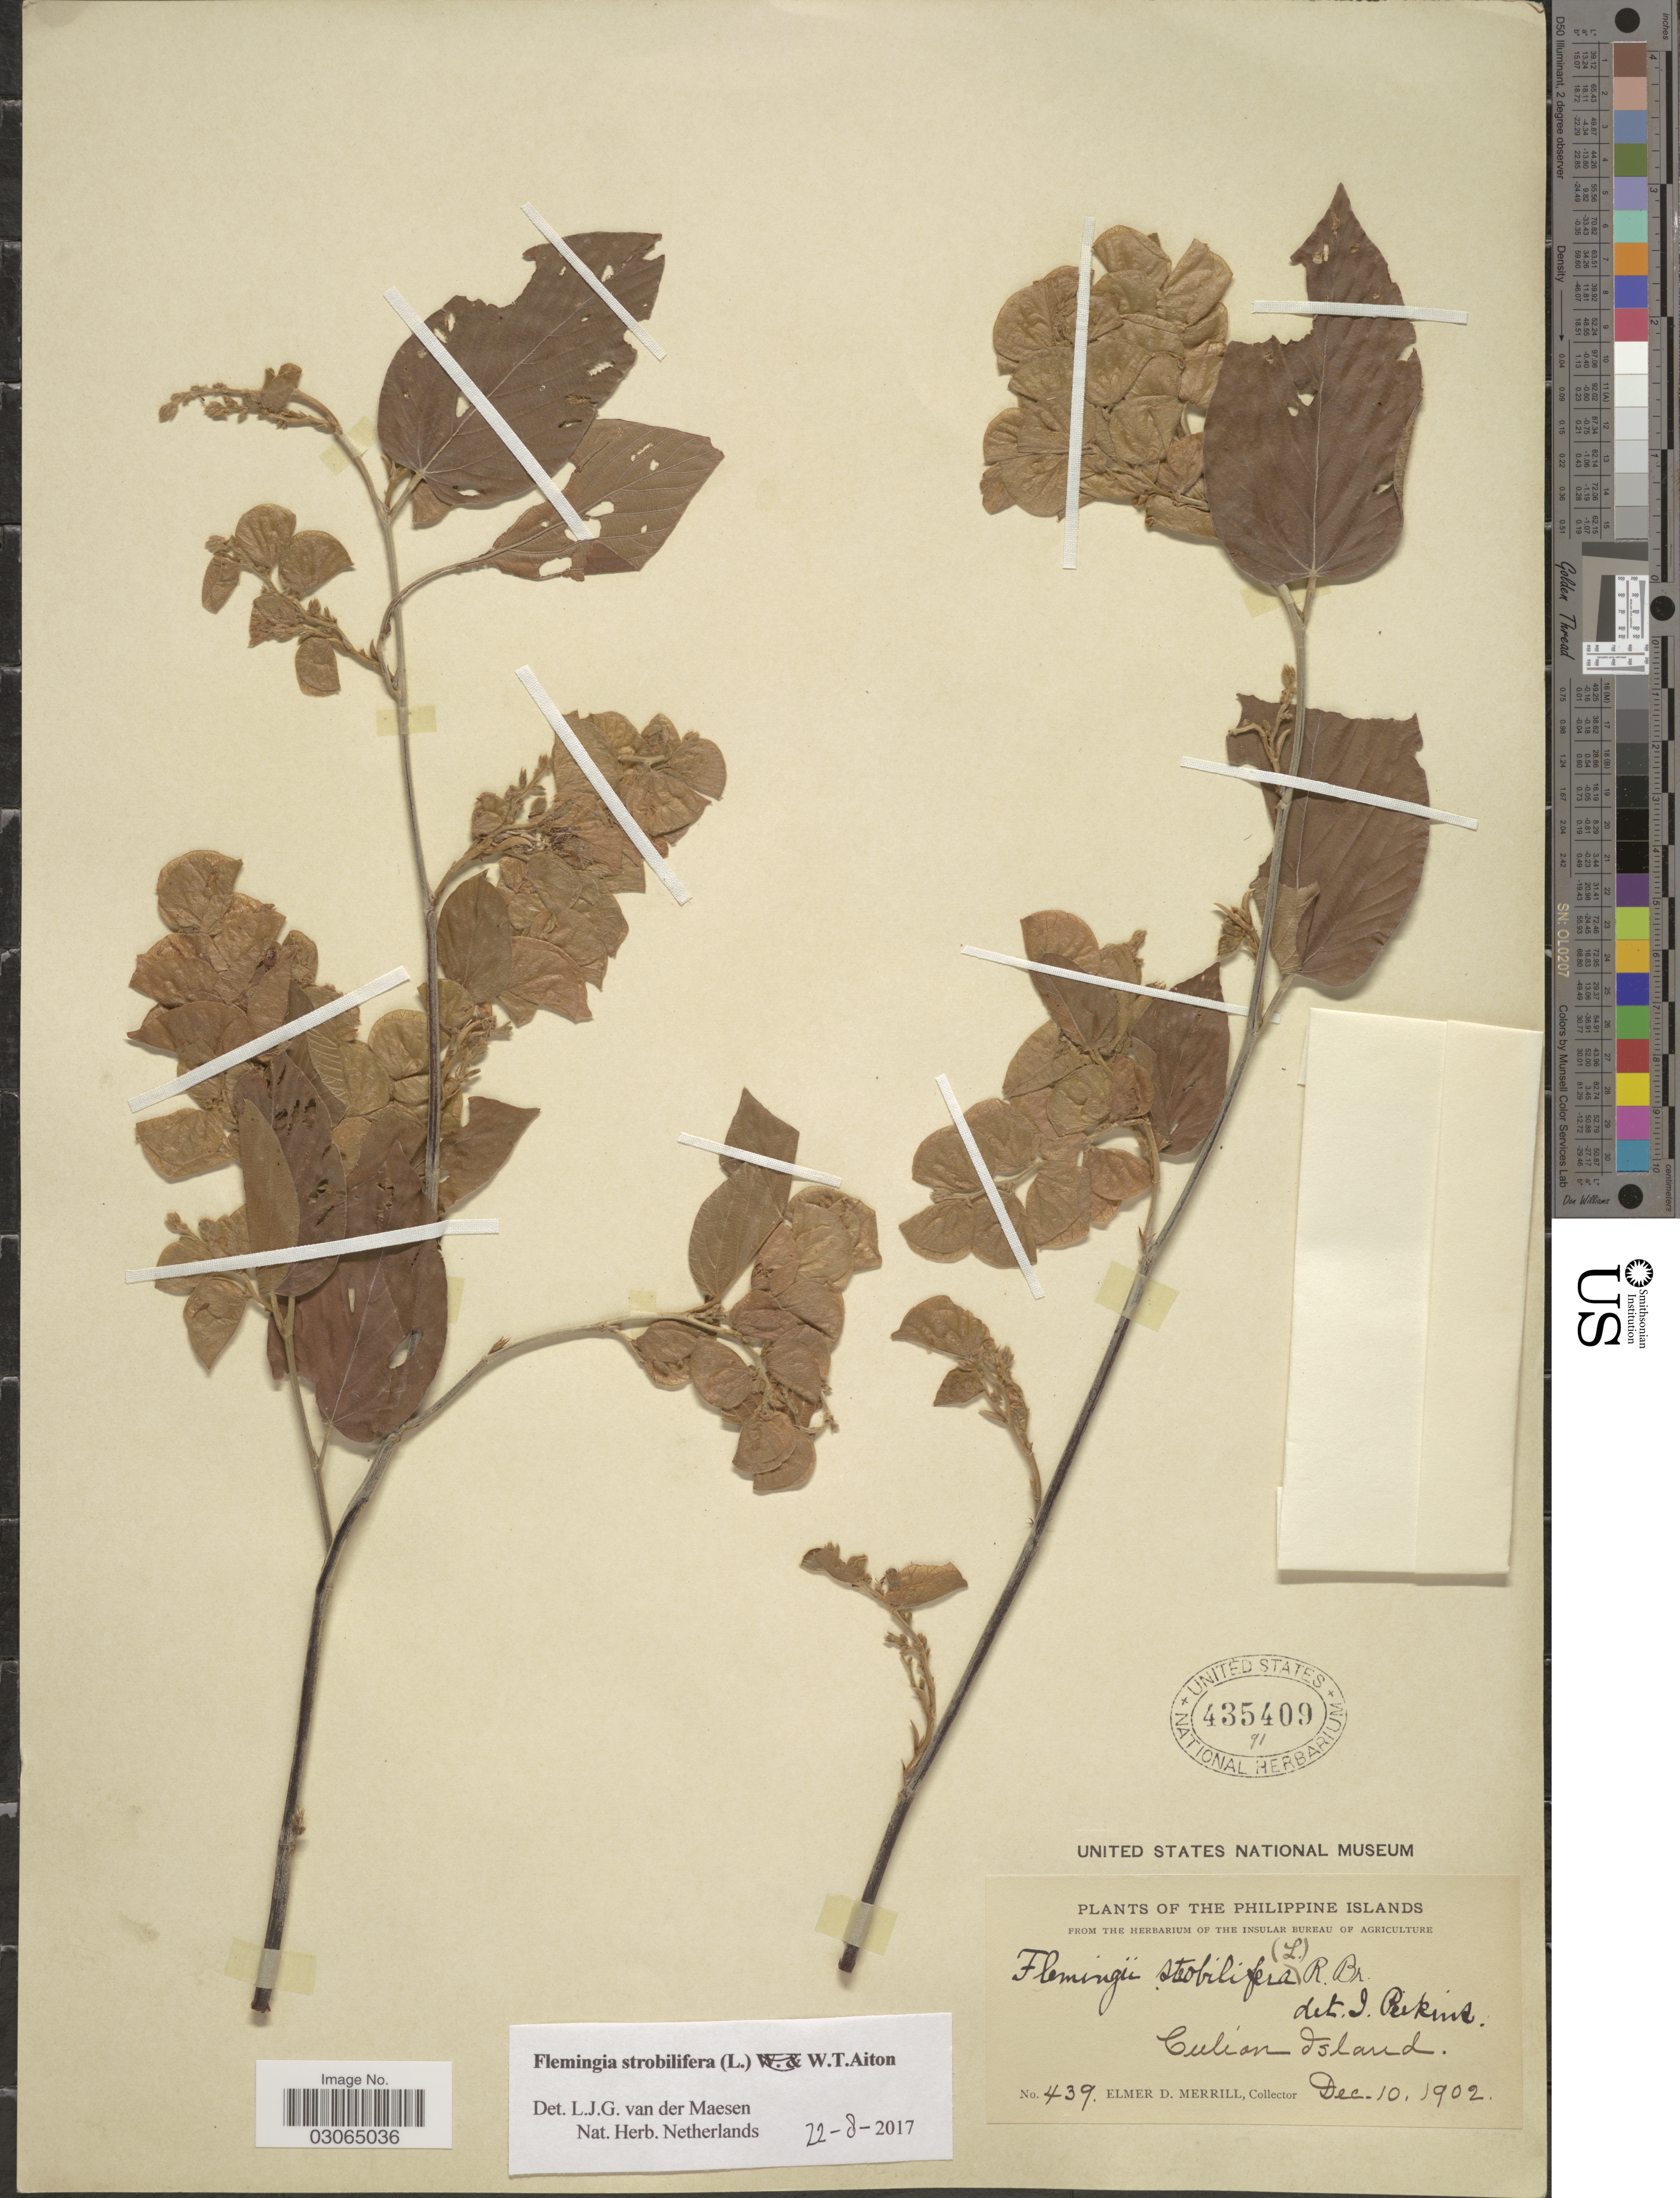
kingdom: Plantae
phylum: Tracheophyta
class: Magnoliopsida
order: Fabales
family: Fabaceae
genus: Flemingia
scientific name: Flemingia strobilifera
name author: (L.) W.T. Aiton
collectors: E. D. Merrill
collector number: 439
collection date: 1902-12-10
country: Philippines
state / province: Mimaropa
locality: Culion Island.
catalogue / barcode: US 435409